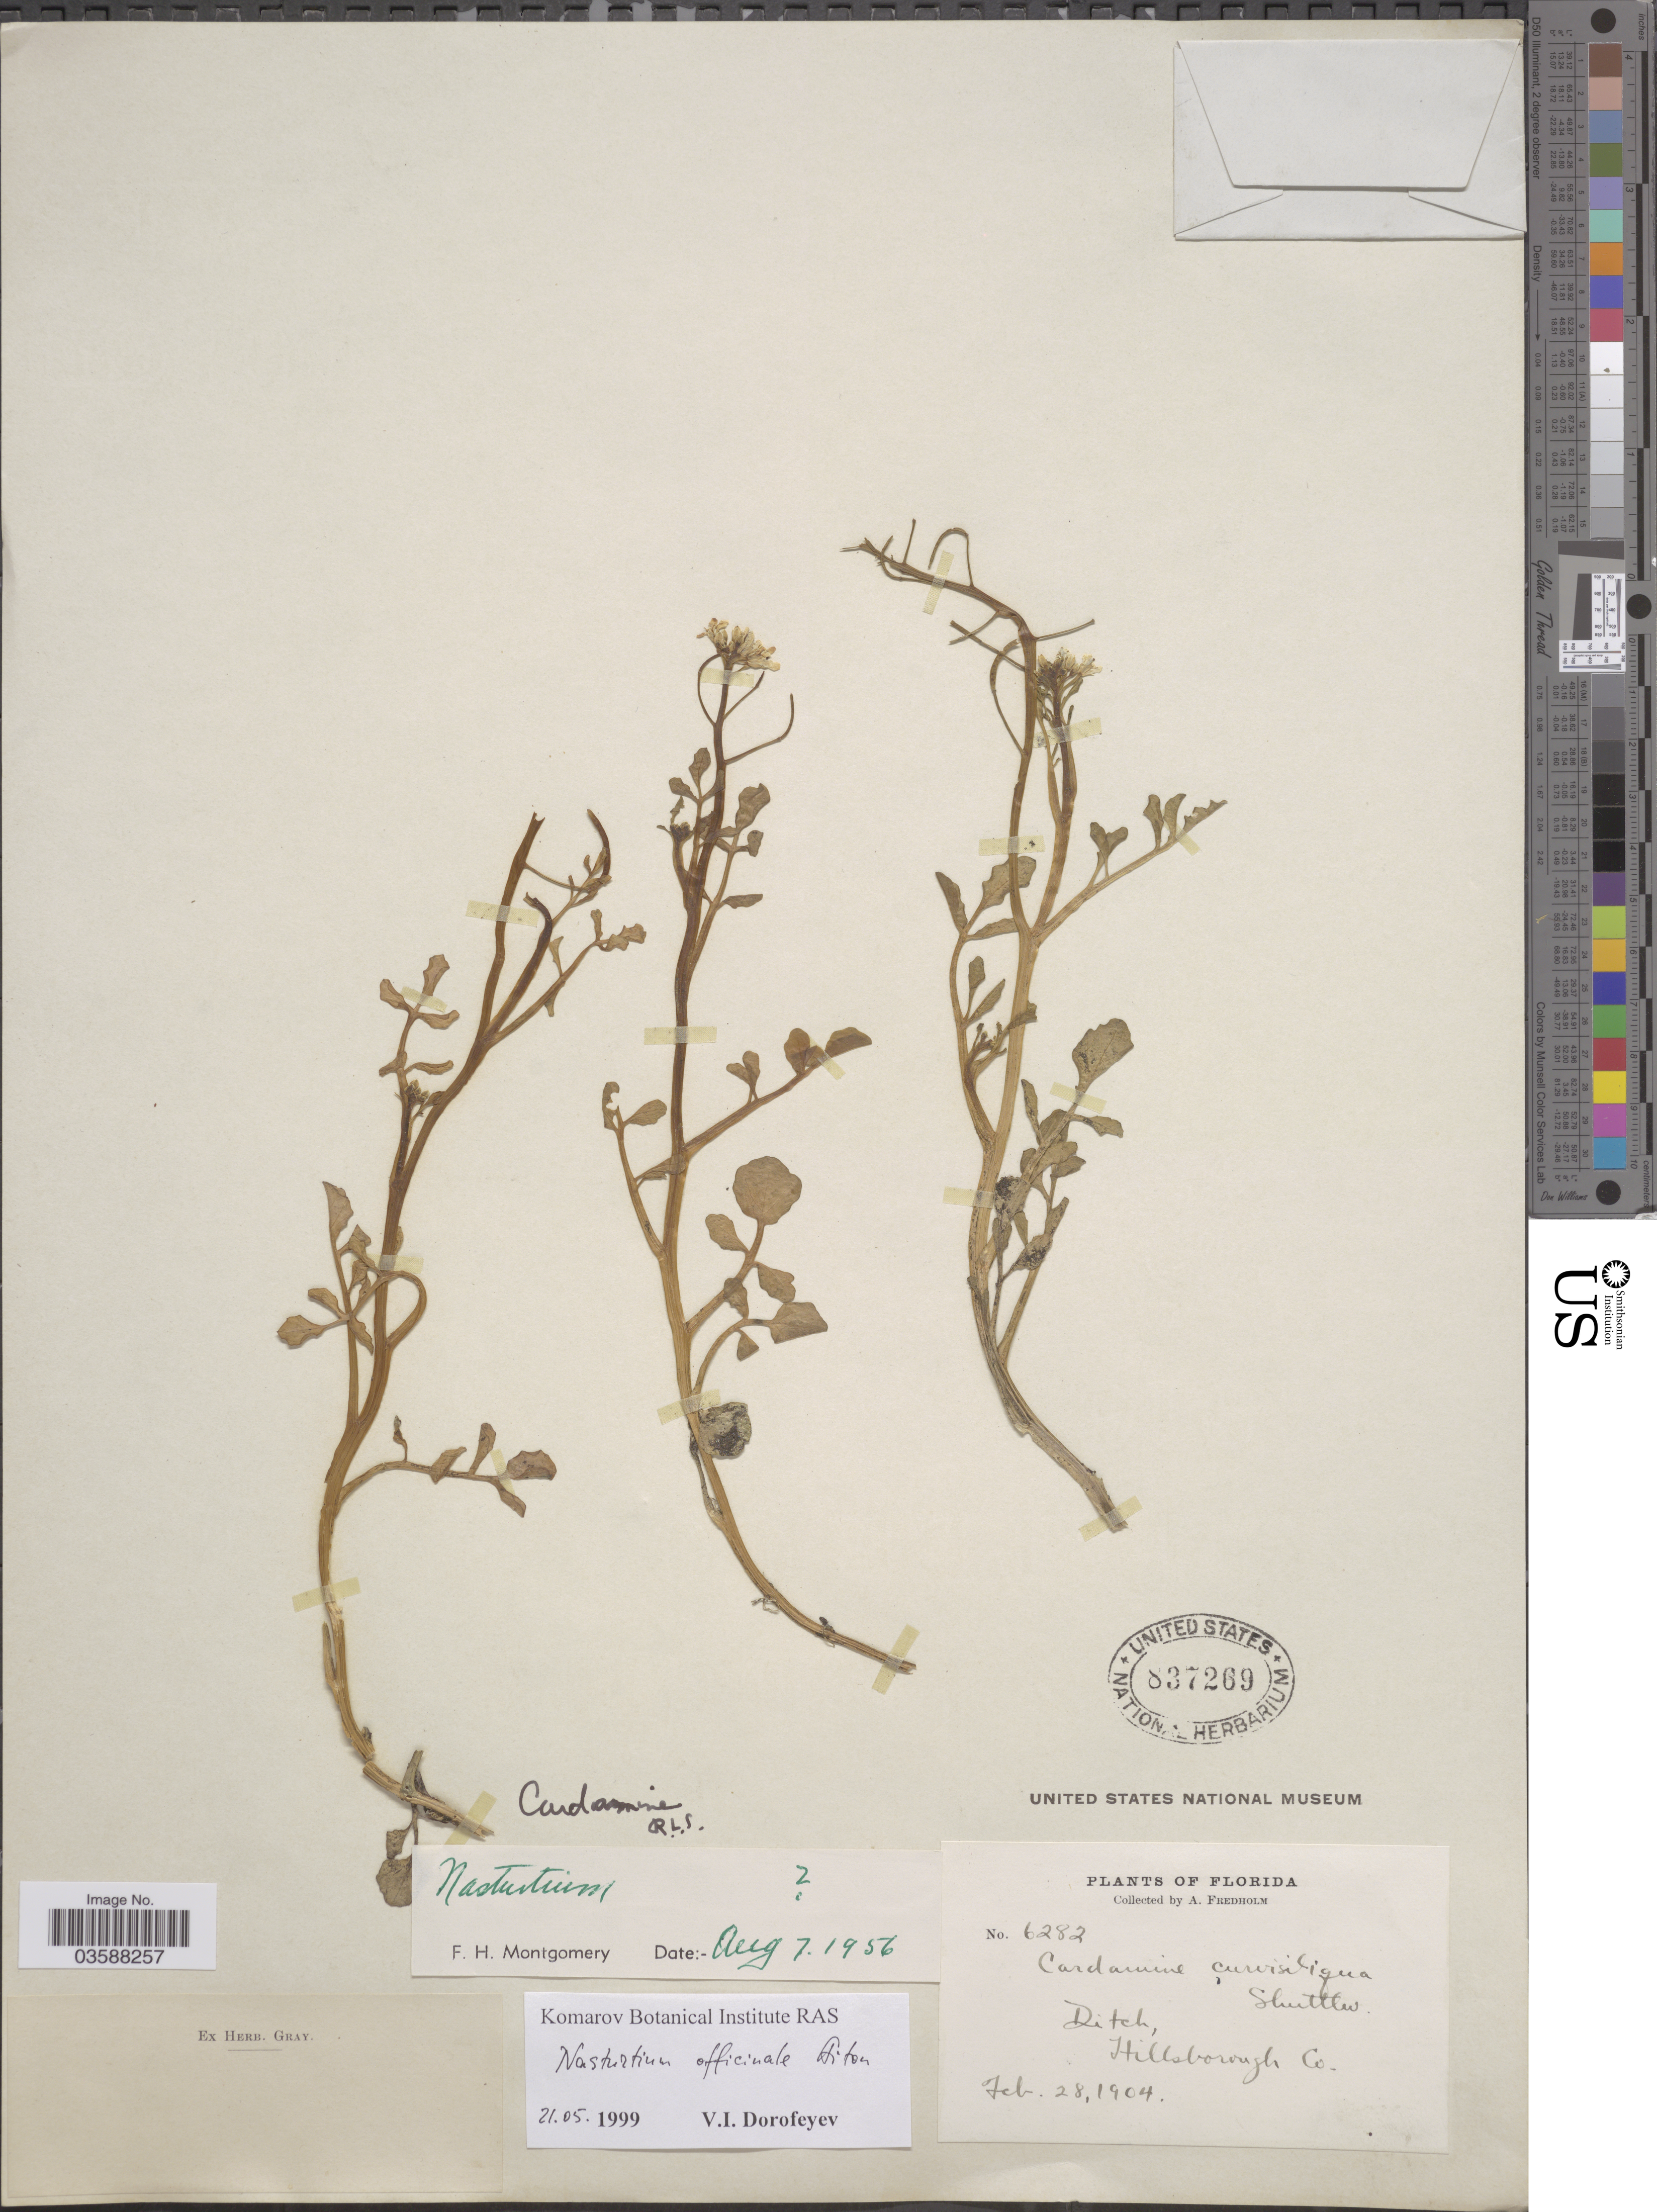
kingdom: Plantae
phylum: Tracheophyta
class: Magnoliopsida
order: Brassicales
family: Brassicaceae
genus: Nasturtium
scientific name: Nasturtium floridanum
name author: (Al-Shehbaz & Rollins) Al-Shehbaz & R.A. Price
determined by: Strong, Mark T., (BOT), Smithsonian Institution - National Museum of Natural History (UNITED STATES)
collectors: A. Fredholm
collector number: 6282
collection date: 1904-02-28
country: United States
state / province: Florida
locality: Ditch, Hillsborough Co.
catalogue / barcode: US 837269